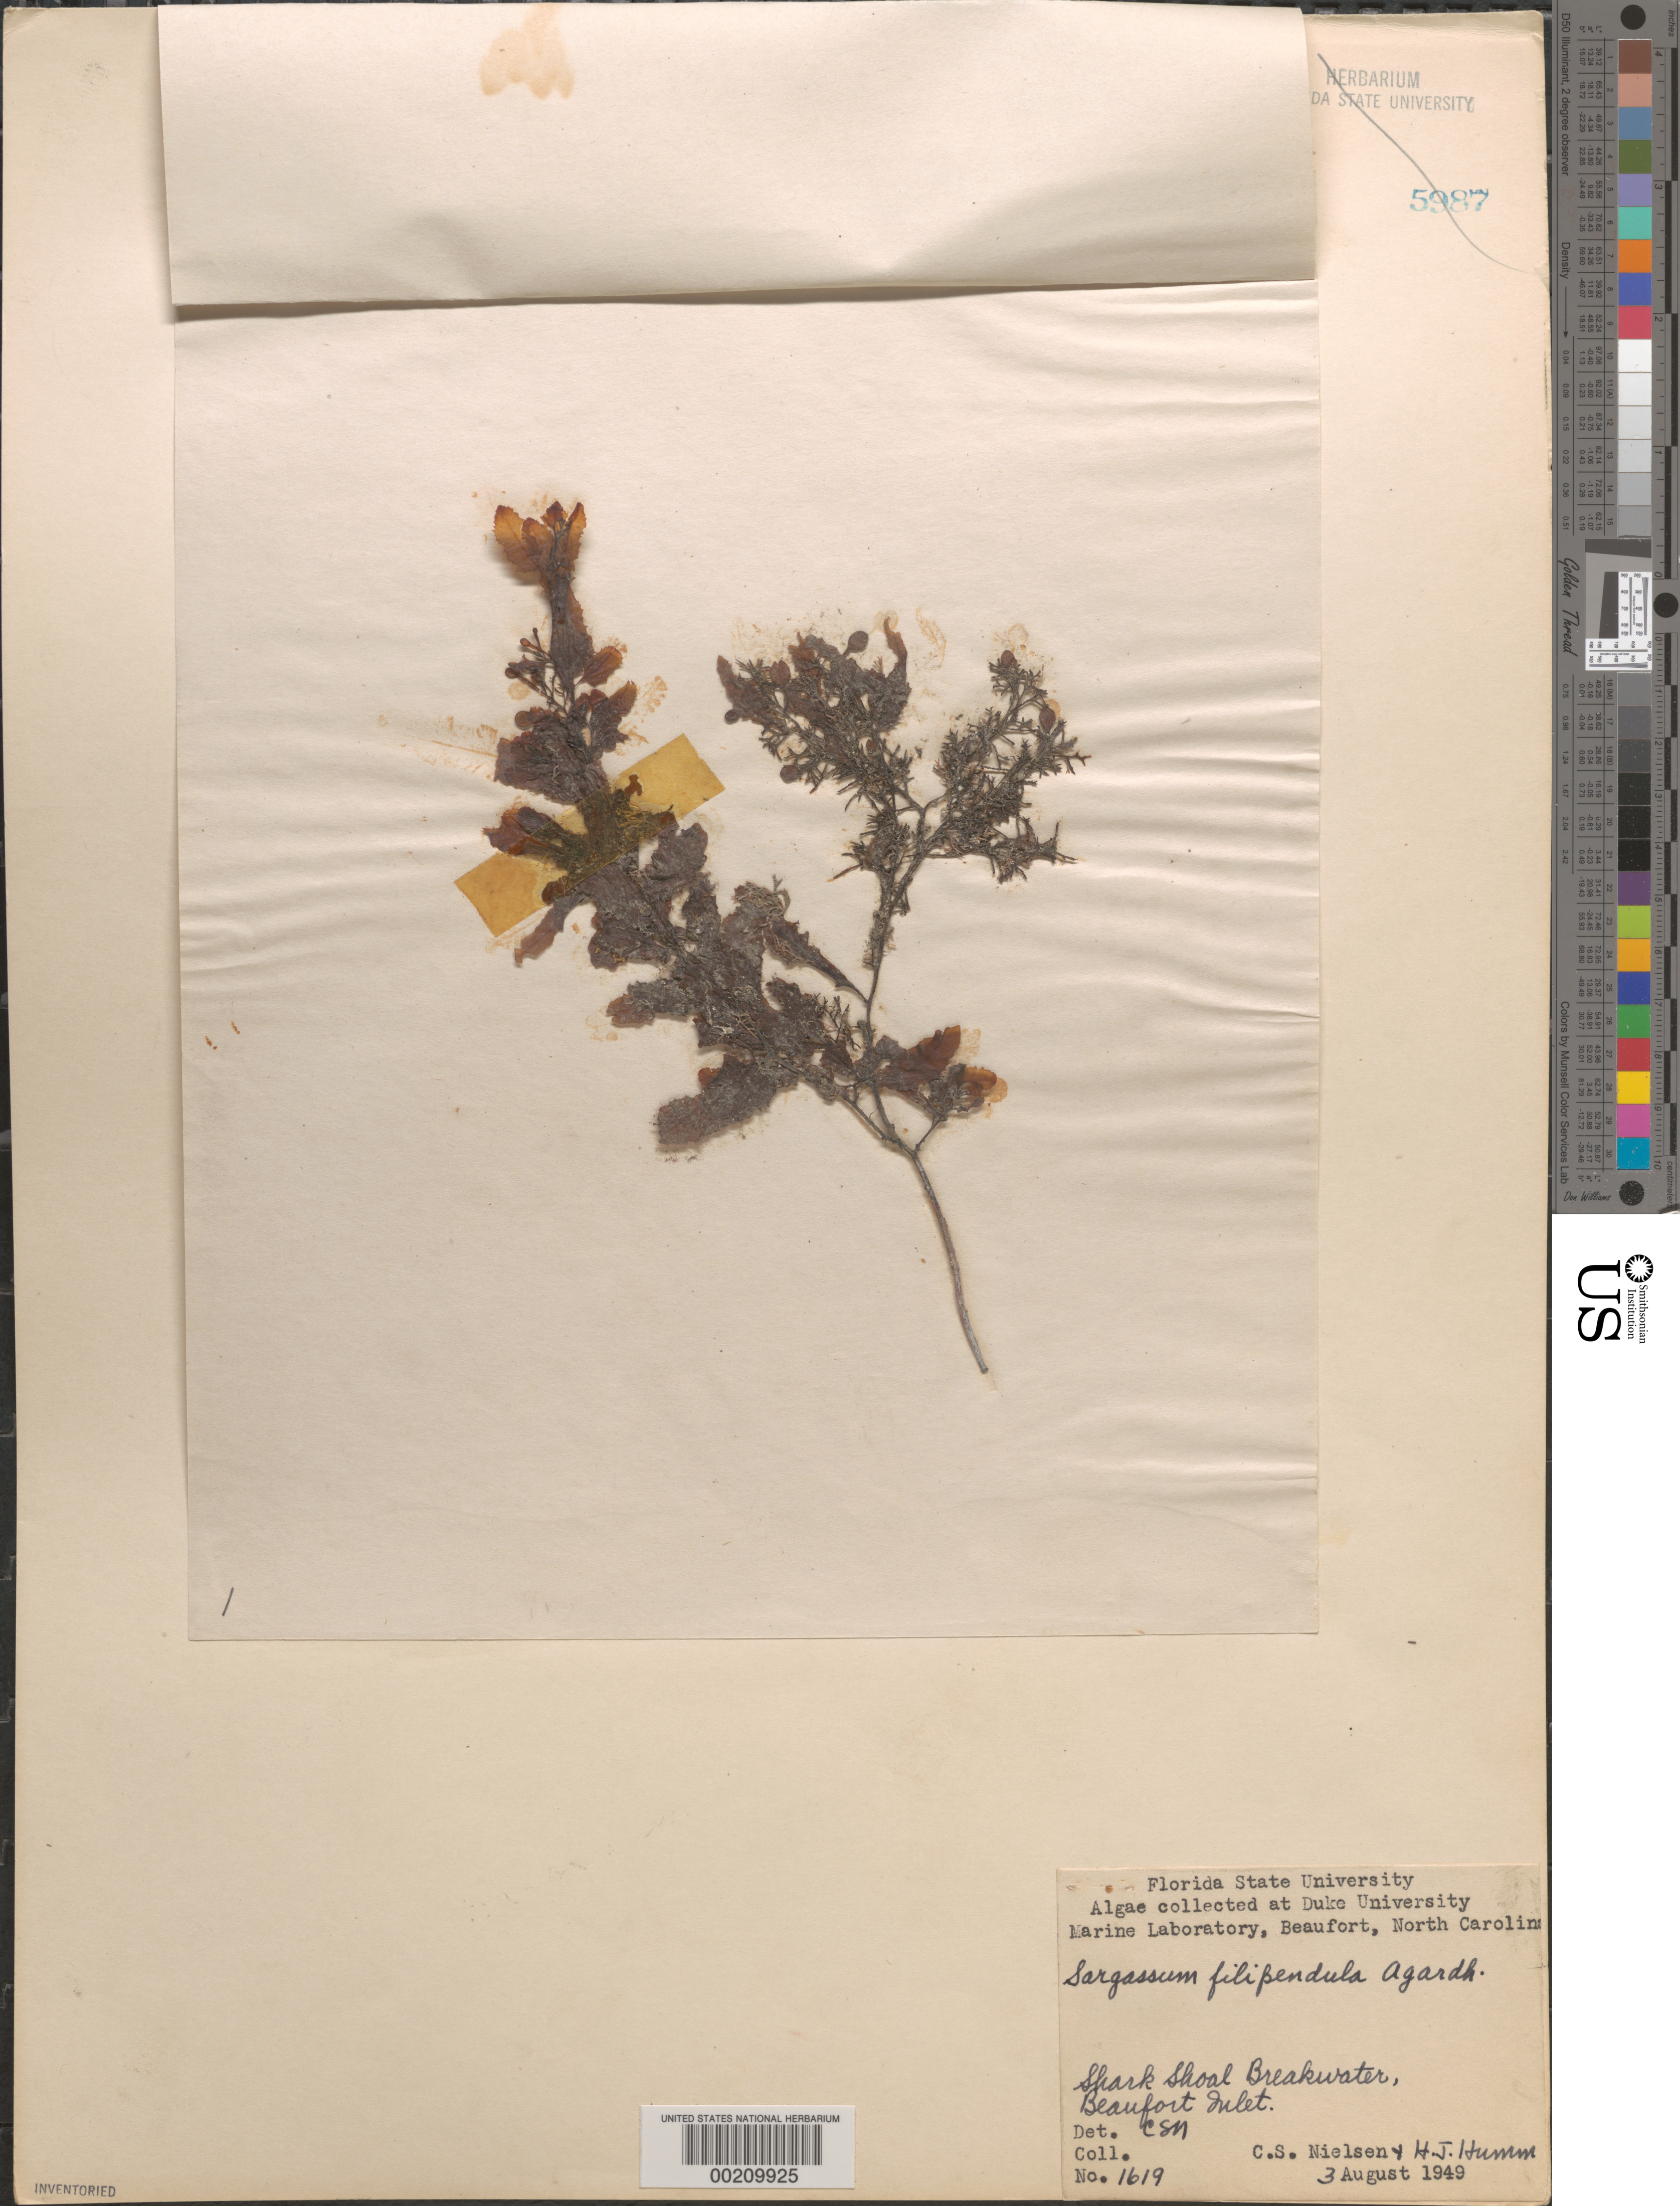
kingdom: Chromista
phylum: Ochrophyta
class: Phaeophyceae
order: Fucales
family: Sargassaceae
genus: Sargassum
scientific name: Sargassum filipendula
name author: C. Agardh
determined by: Nielsen, C. S.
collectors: C. S. Nielsen & H. J. Humm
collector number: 1619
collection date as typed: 03 Aug 1949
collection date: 1949-08-03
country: United States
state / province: North Carolina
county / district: Carteret County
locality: Beaufort Inlet, Shark Shoal Breakwater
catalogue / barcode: US 21105